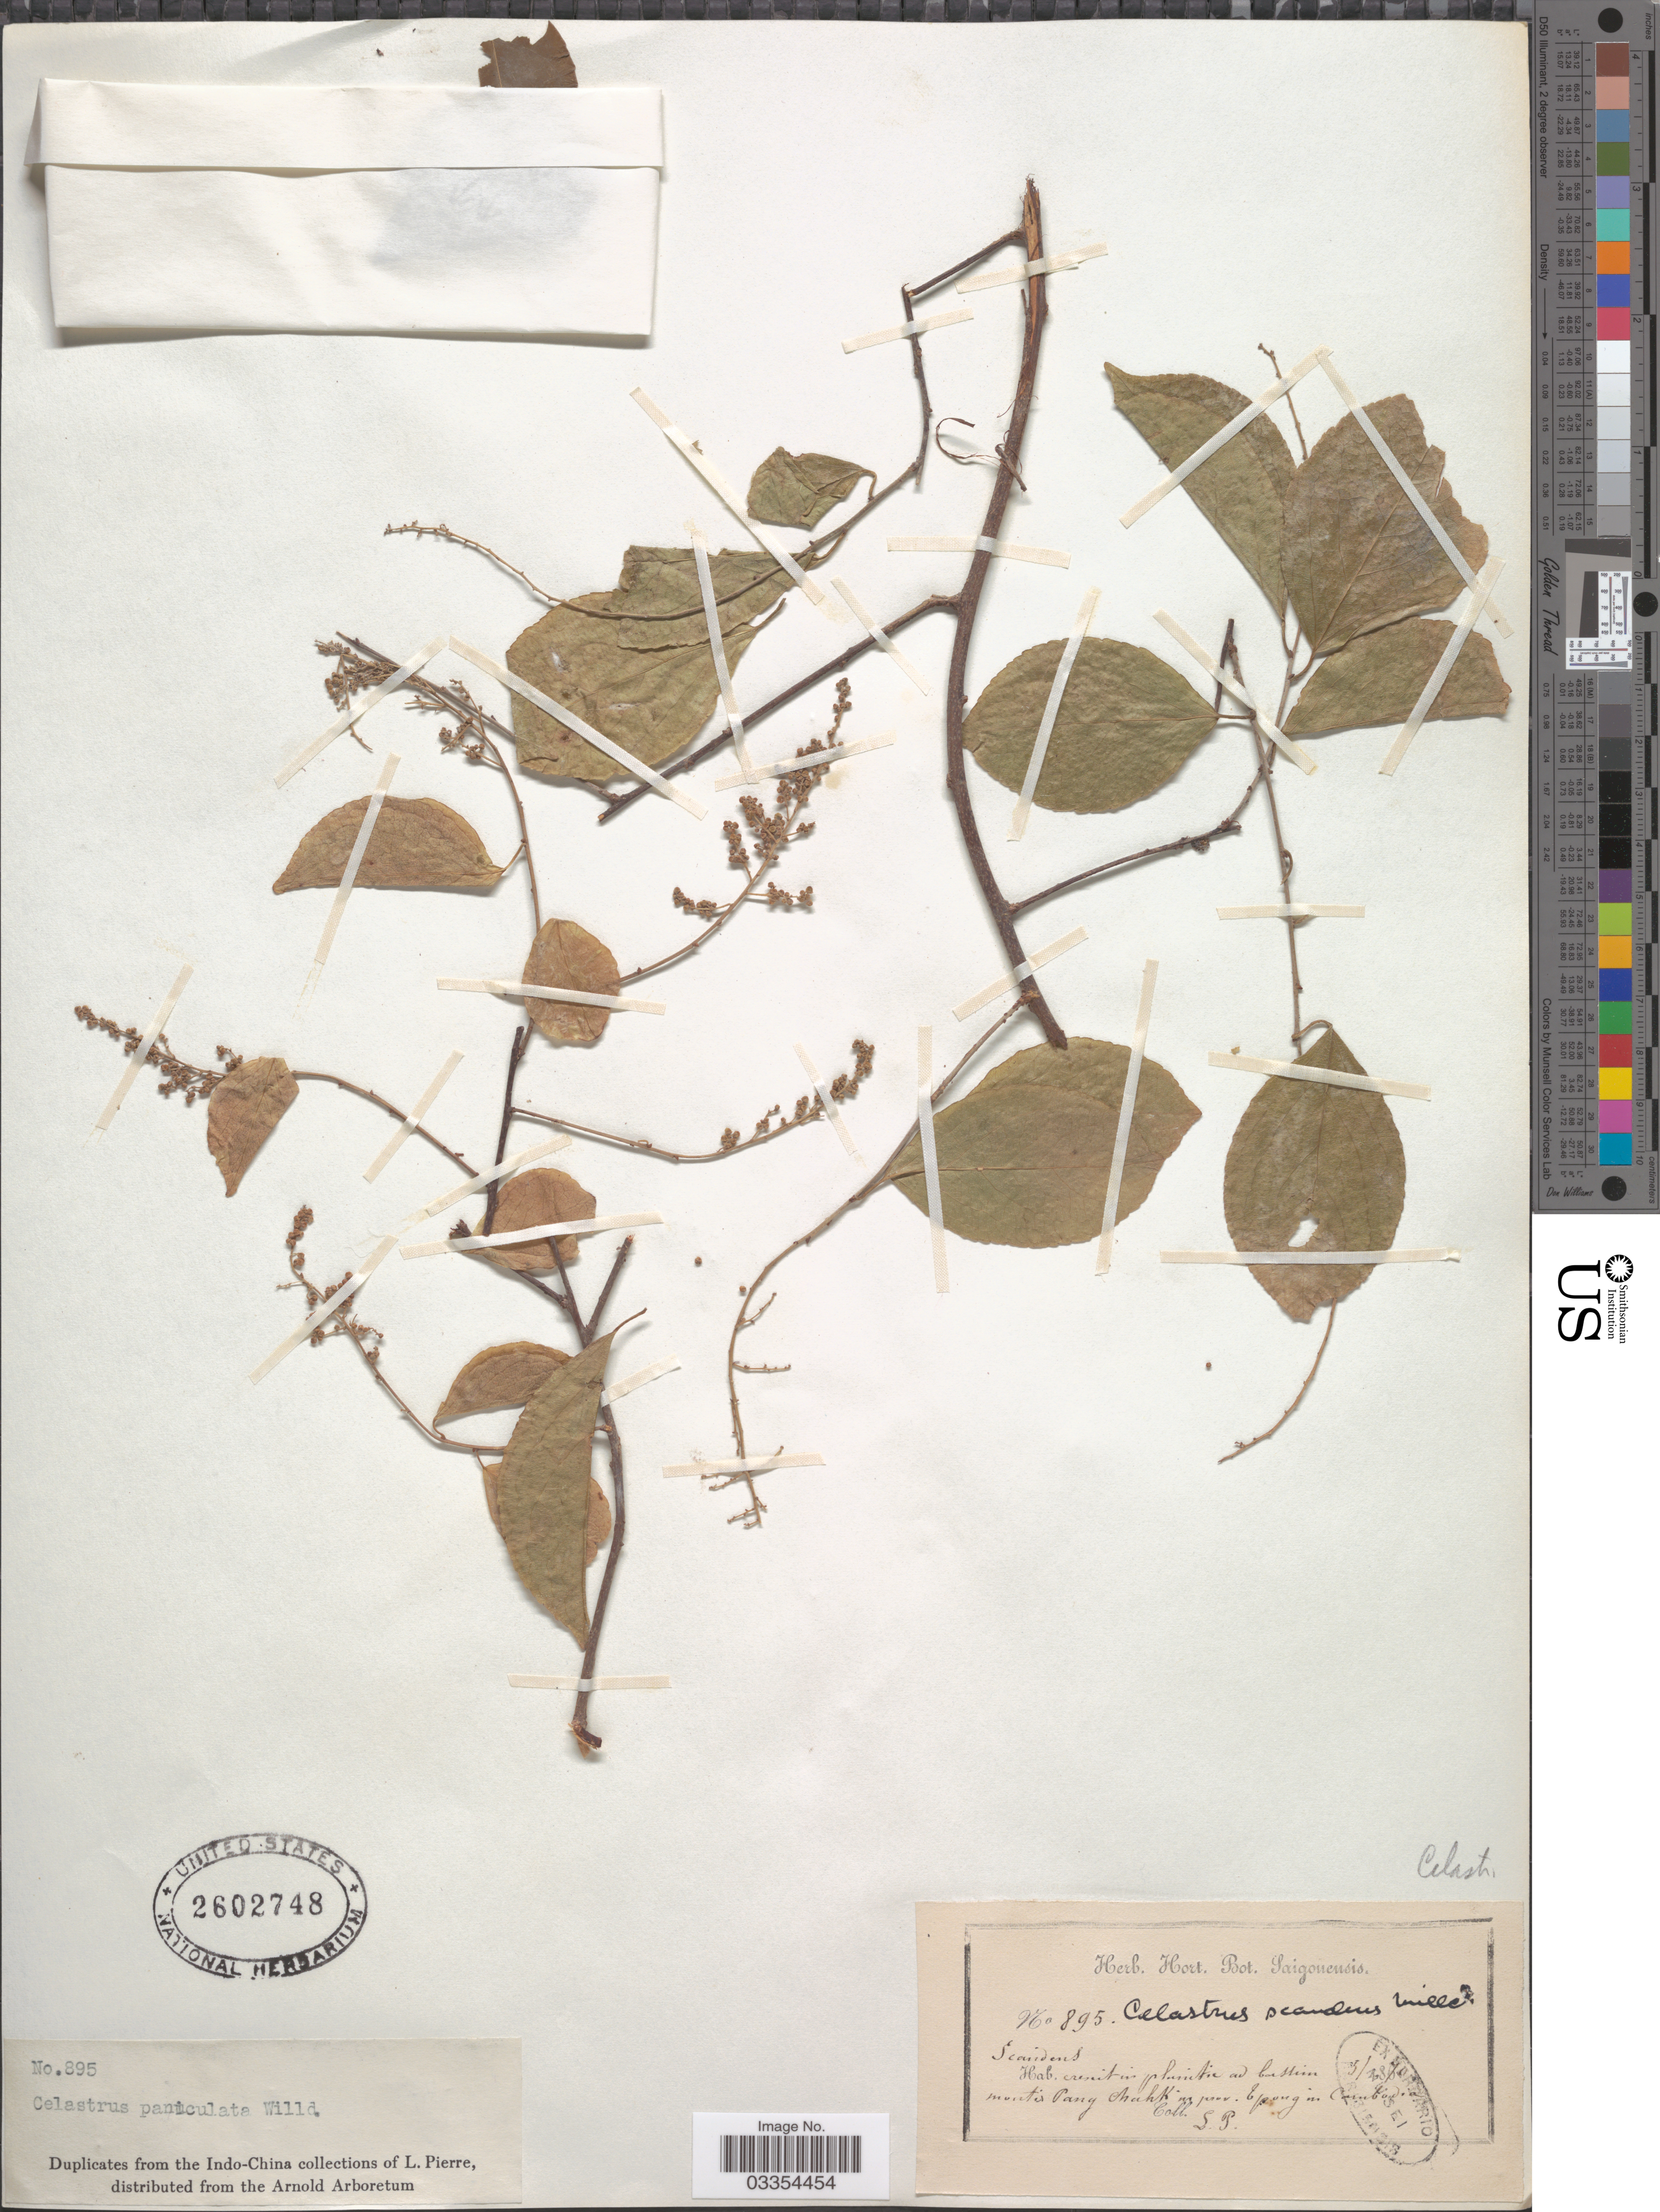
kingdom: Plantae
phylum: Tracheophyta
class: Magnoliopsida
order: Celastrales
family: Celastraceae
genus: Celastrus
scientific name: Celastrus paniculatus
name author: Willd.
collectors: L. Pierre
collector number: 895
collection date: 1860-05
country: Cambodia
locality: Montis Pang Chahk [interpreted] in prov. Tpong in Cambodia.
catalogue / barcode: US 2602748